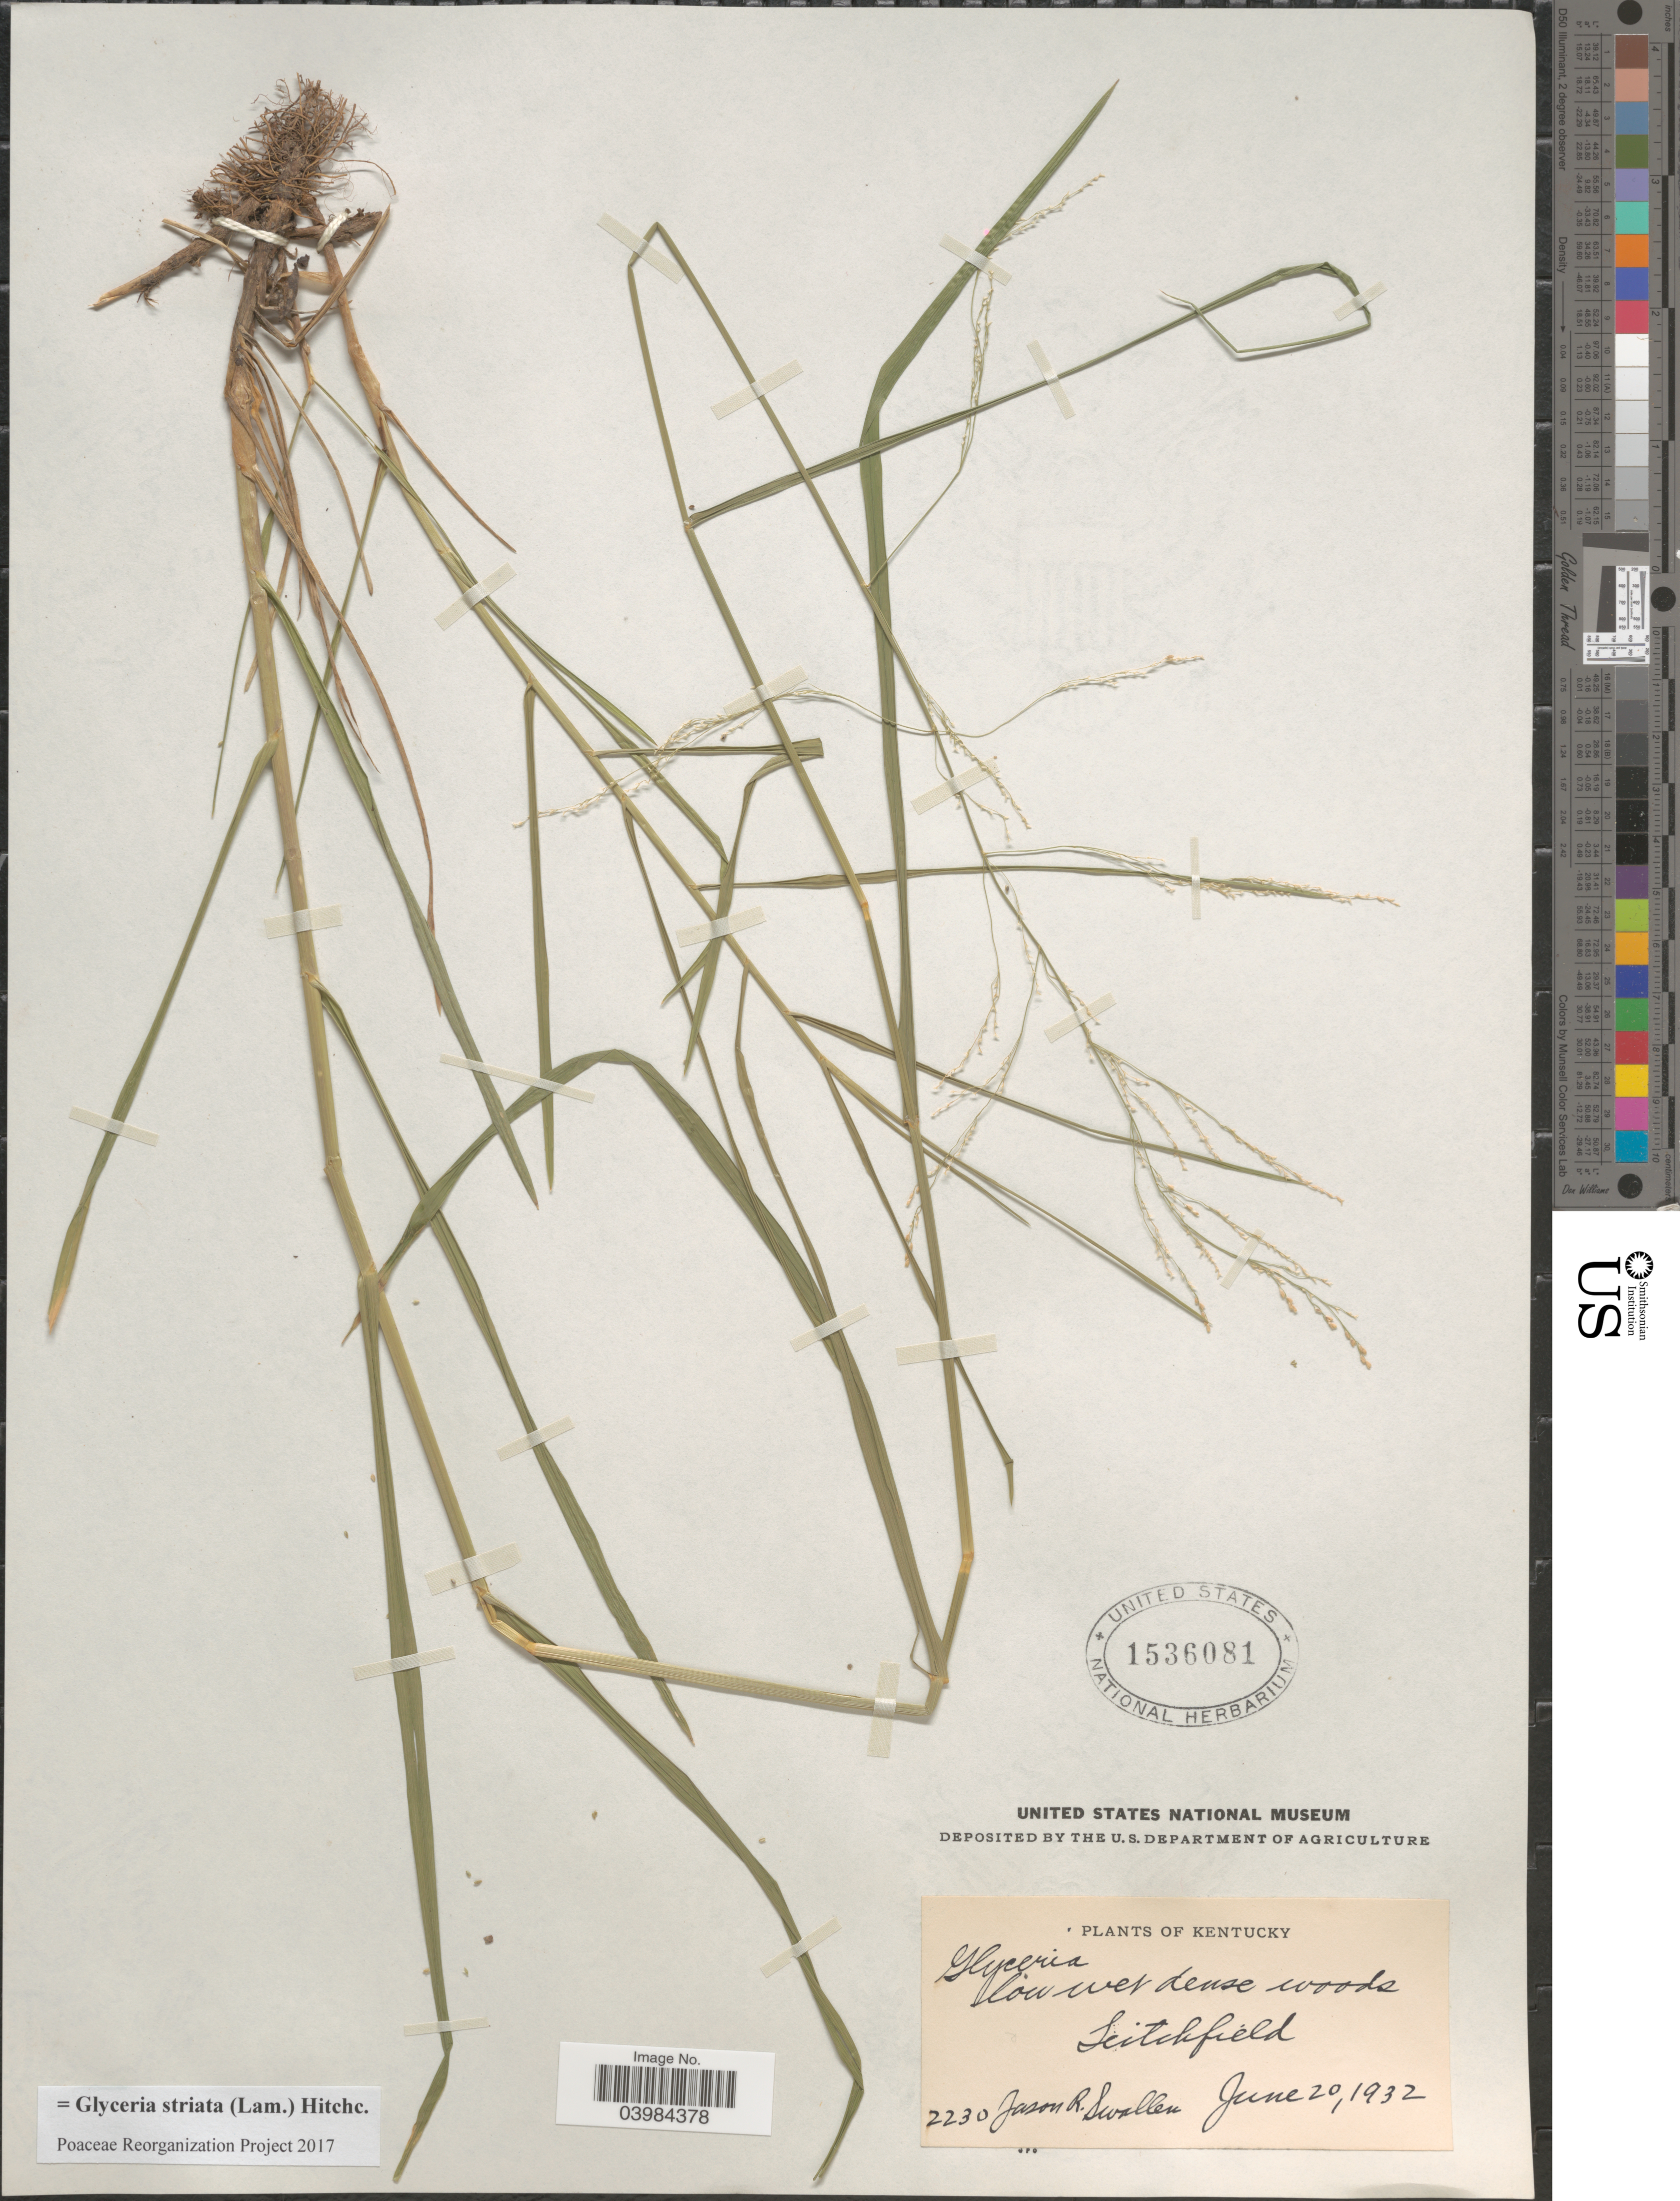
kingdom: Plantae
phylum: Tracheophyta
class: Liliopsida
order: Poales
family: Poaceae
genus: Glyceria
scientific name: Glyceria striata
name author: (Lam.) Hitchc.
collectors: J. R. Swallen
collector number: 2230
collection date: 1932-06-22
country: United States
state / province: Kentucky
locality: Leitchfield.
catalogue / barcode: US 1536081